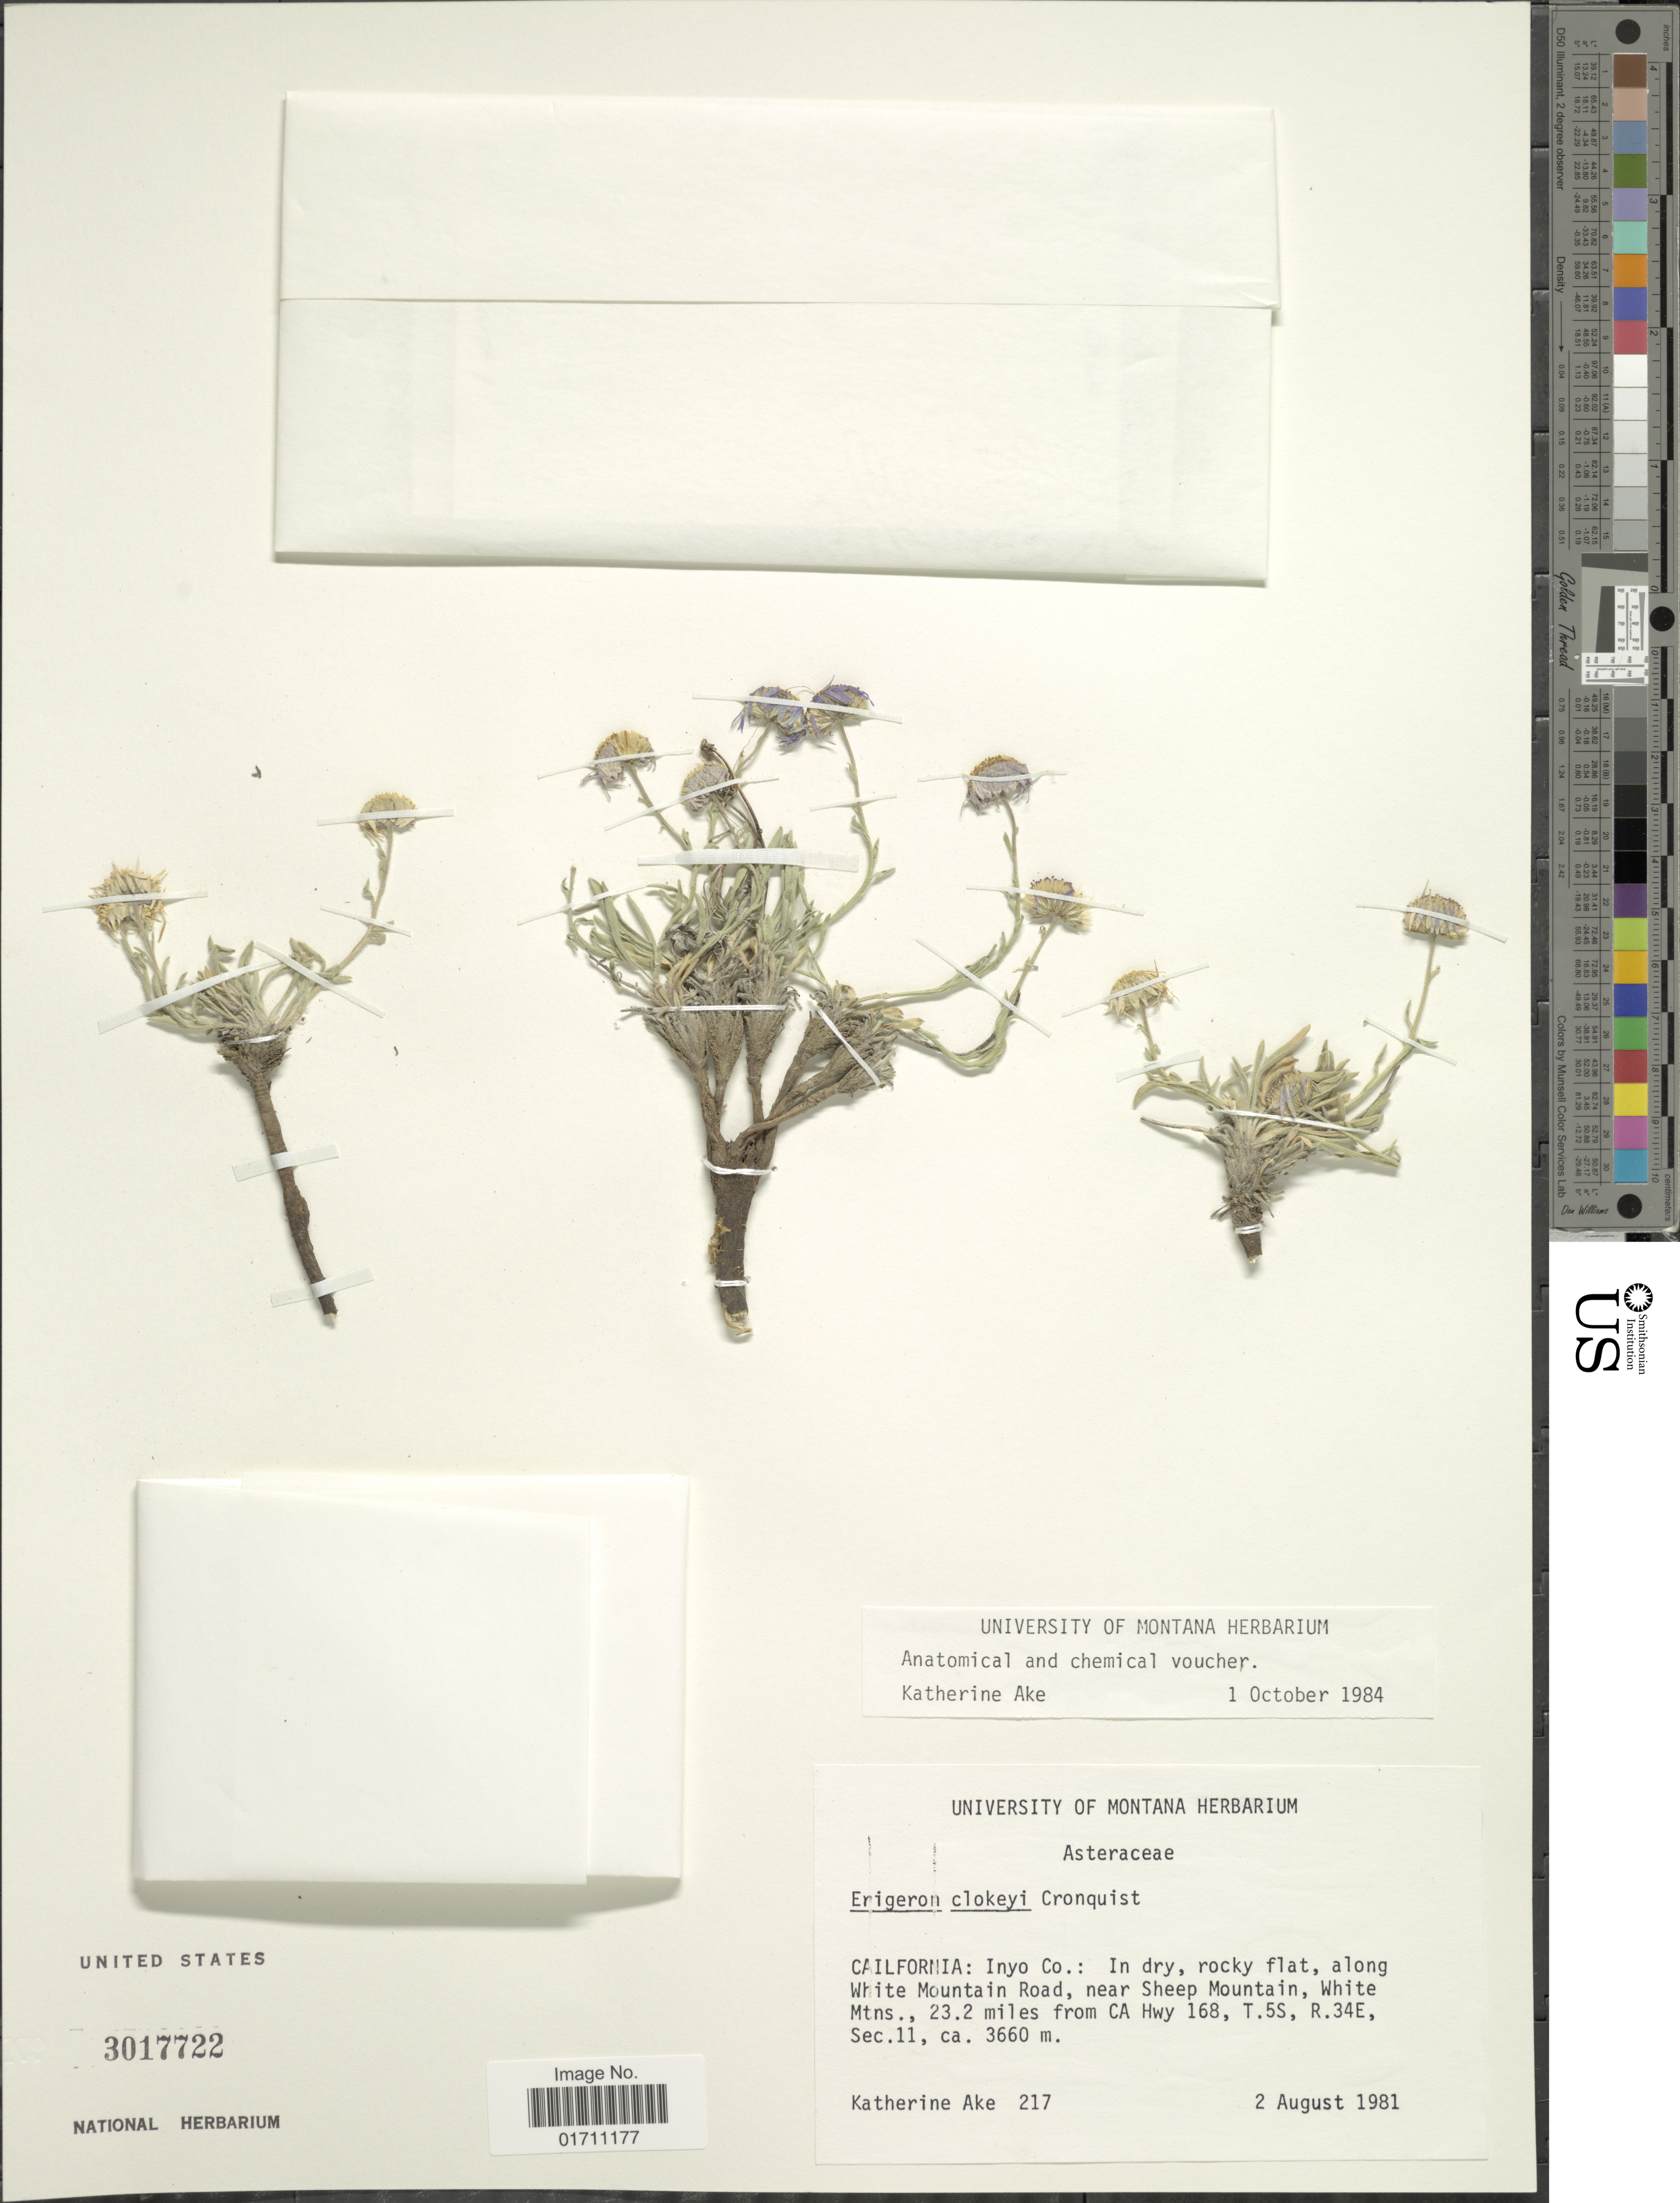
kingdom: Plantae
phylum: Tracheophyta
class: Magnoliopsida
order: Asterales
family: Asteraceae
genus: Erigeron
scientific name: Erigeron clokeyi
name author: Cronq.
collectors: K. Ake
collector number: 217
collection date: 1981-08-02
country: United States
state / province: California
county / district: Inyo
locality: Inyo Co: In dry, rocky flat, along White Mountain Road, near Sheep Mountain, White Mtns., 23.2 miles from CA Hwy 168, T.5S, R.34E, Sec. 11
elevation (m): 3660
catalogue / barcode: US 3017722